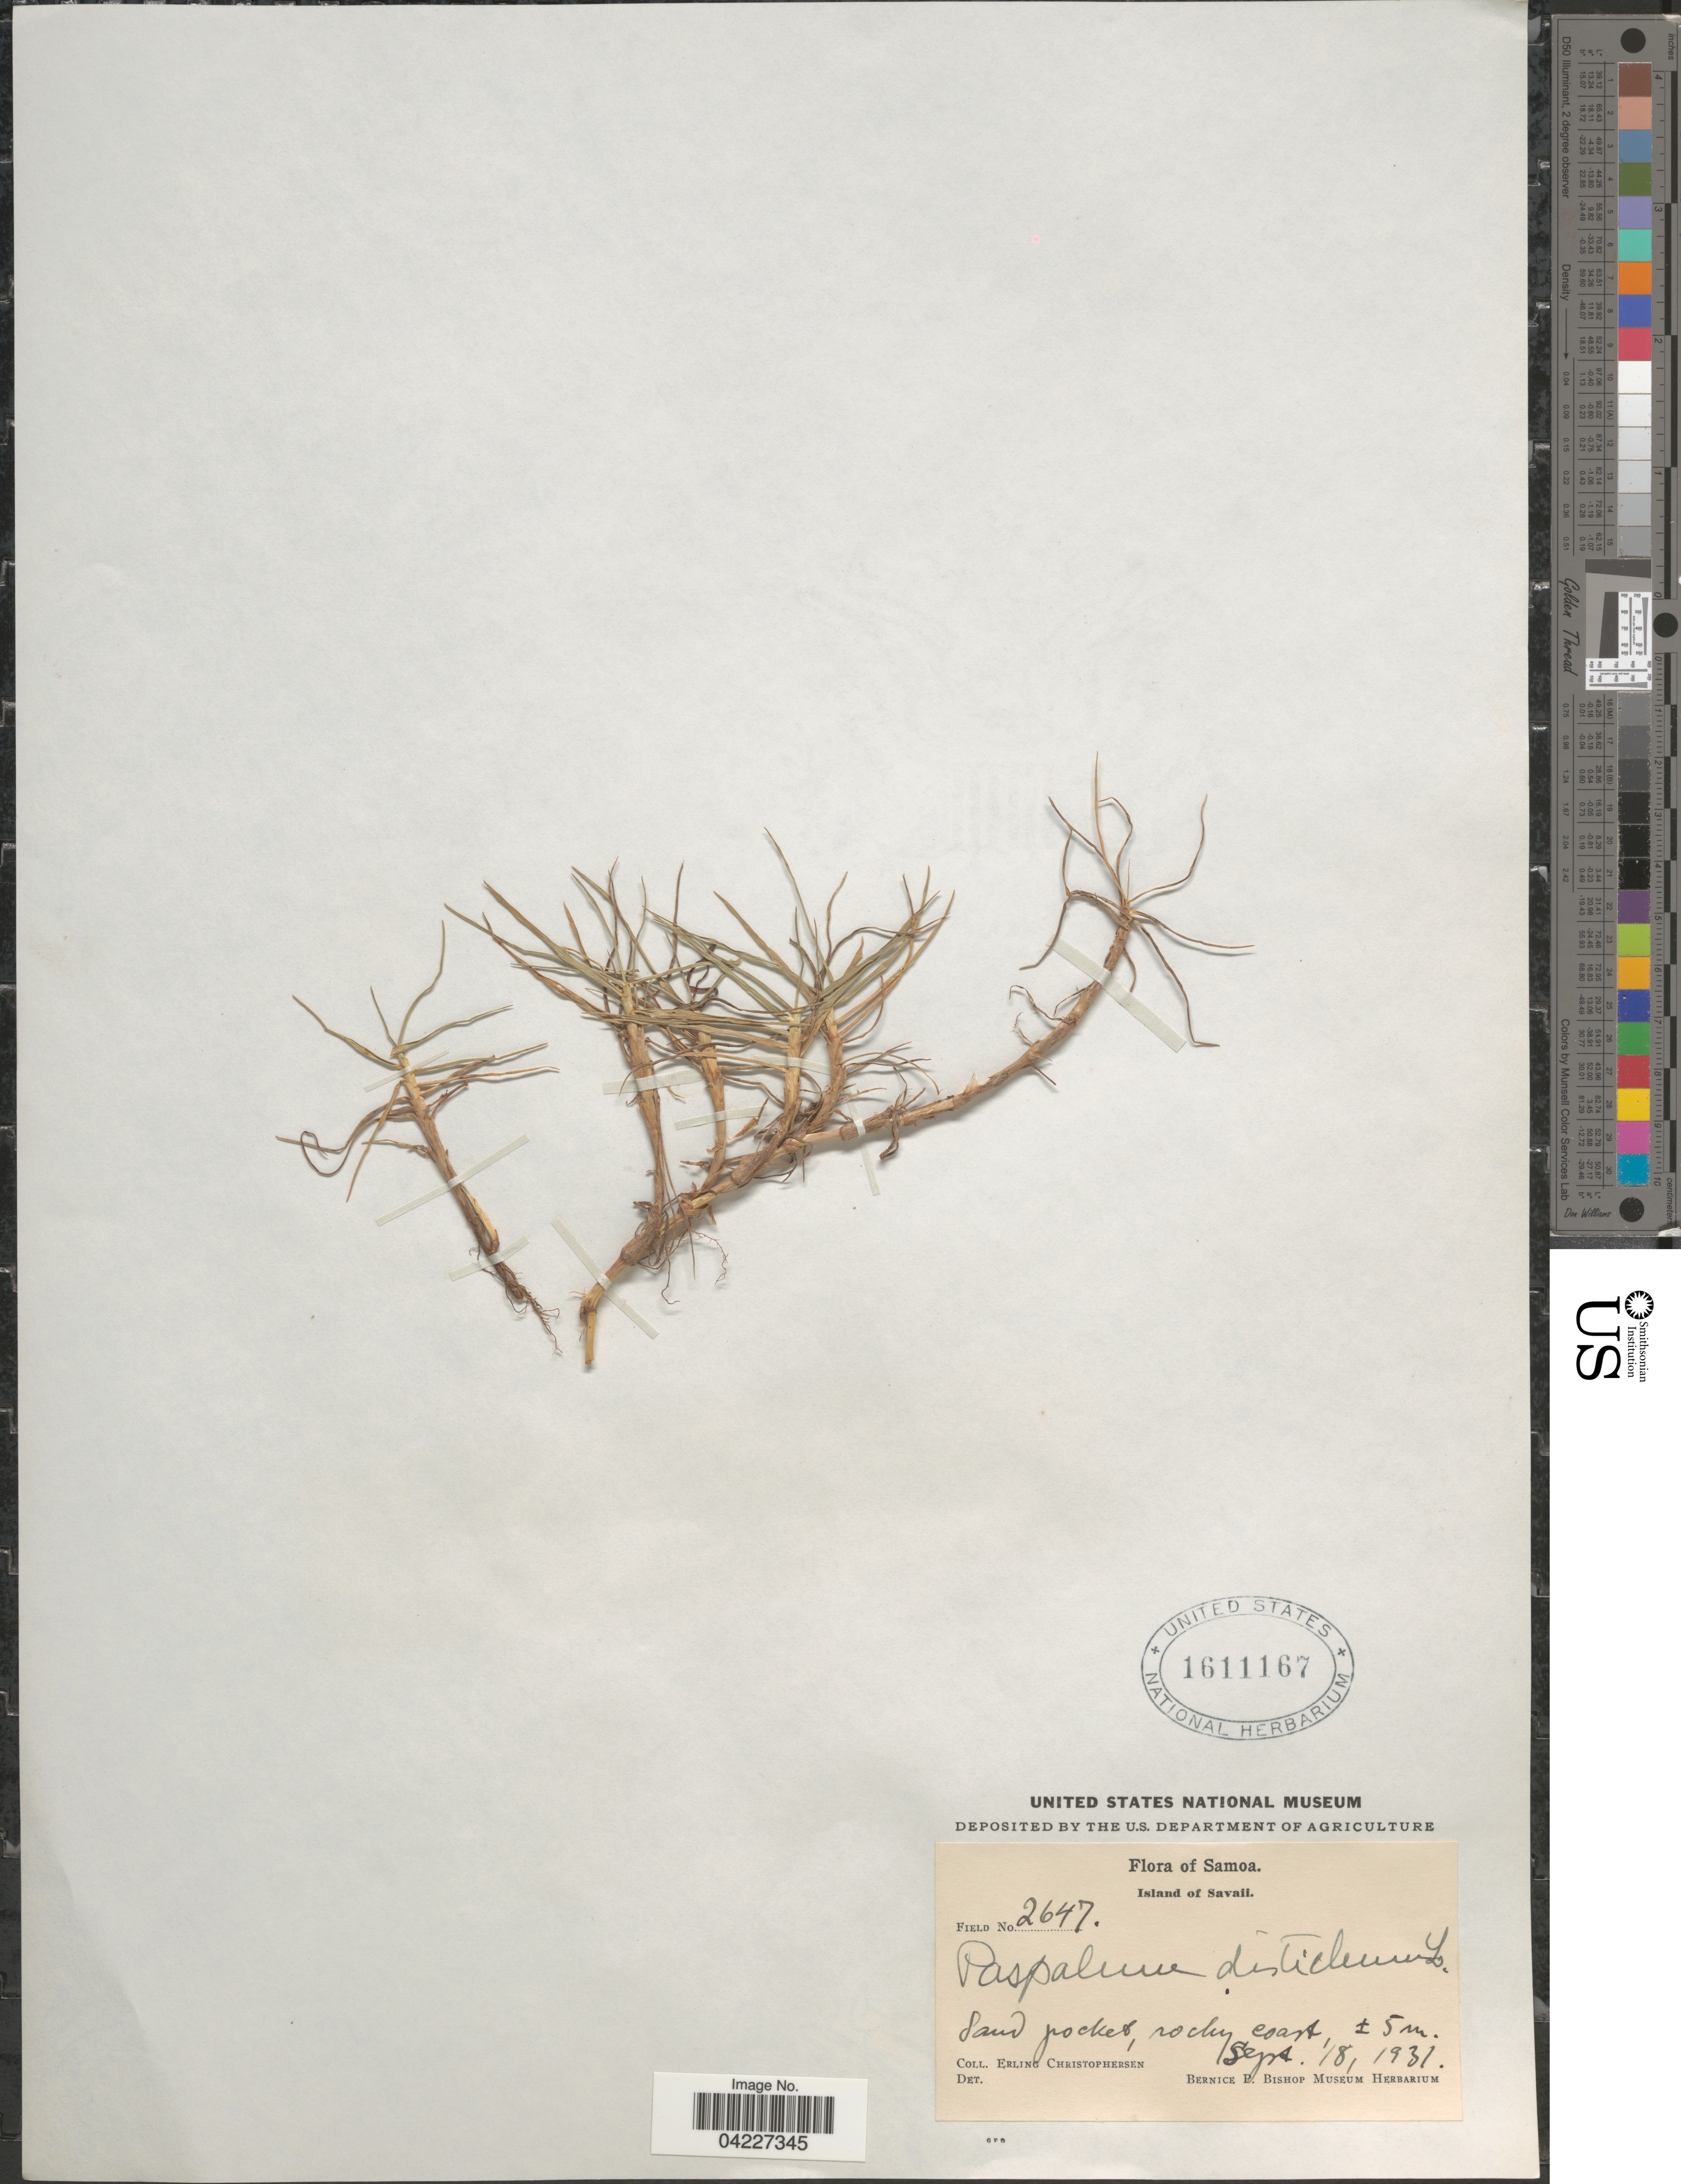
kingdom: Plantae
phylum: Tracheophyta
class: Liliopsida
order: Poales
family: Poaceae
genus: Paspalum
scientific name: Paspalum paspalodes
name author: (Michx.) Scribn.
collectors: E. Christophersen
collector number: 2647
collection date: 1931-09-18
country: Samoa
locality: Island of Savaii. Sand pockets, rocky coast.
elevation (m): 5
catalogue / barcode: US 1611167